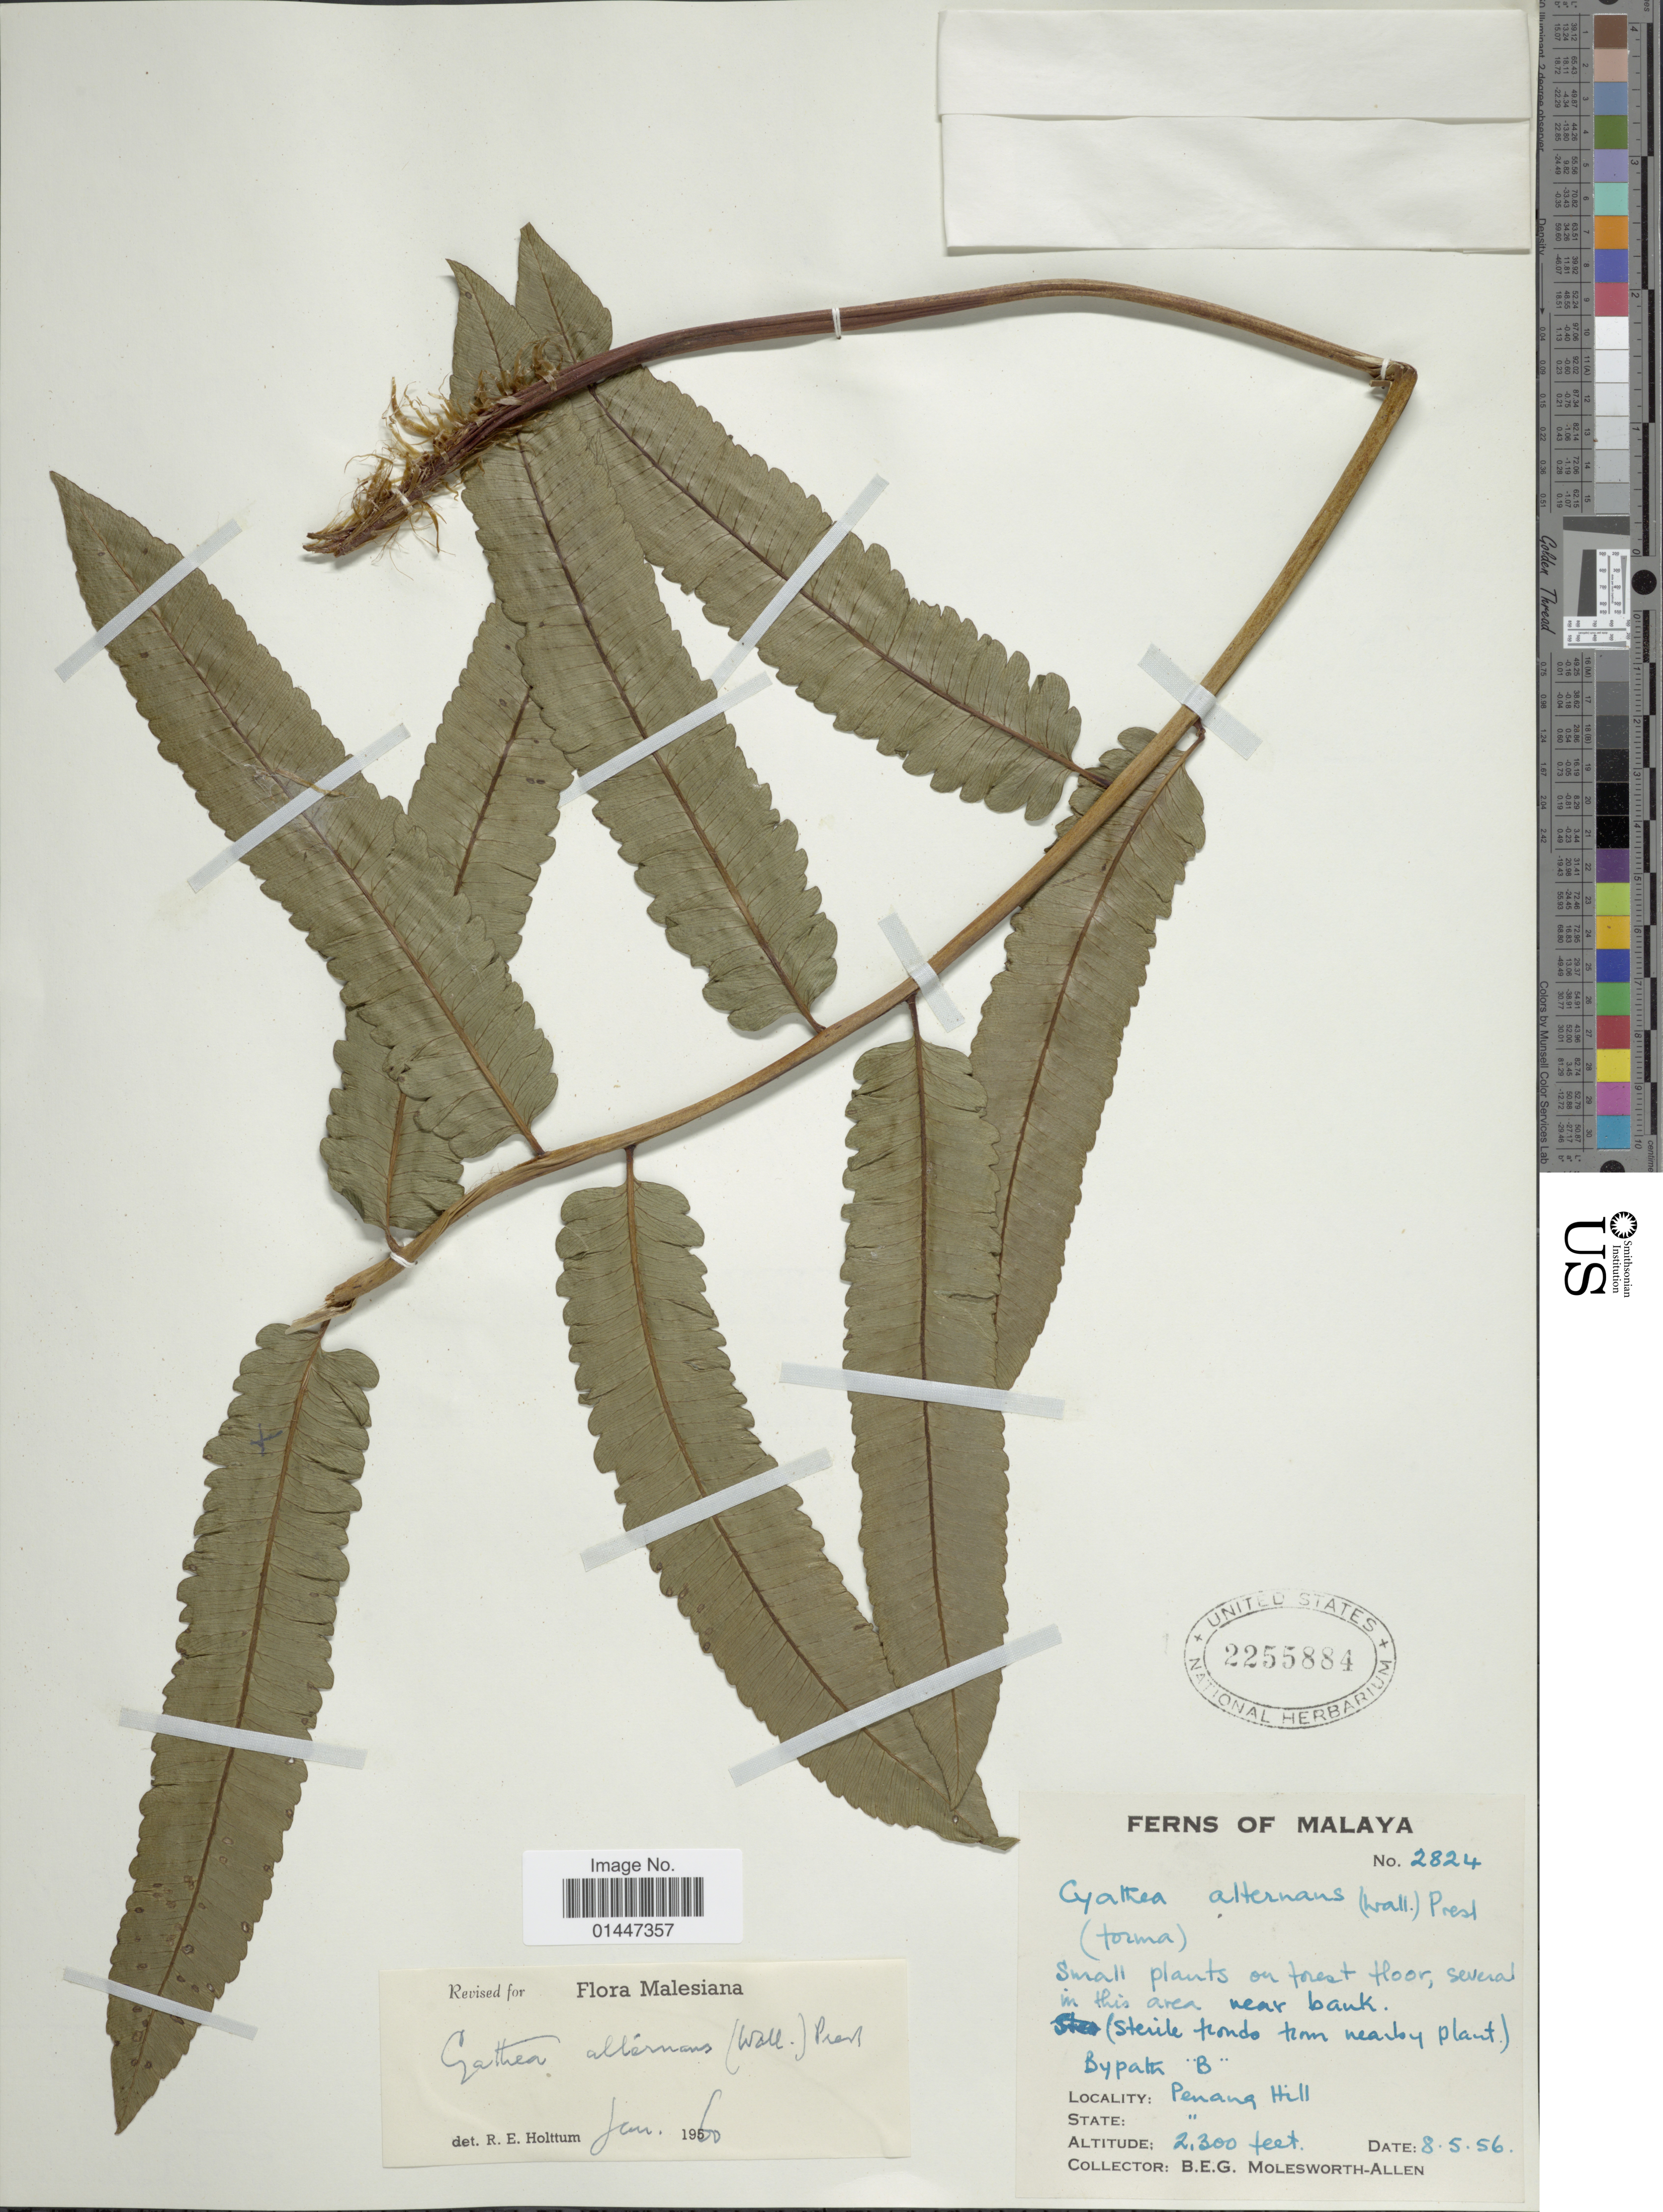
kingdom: Plantae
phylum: Tracheophyta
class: Polypodiopsida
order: Cyatheales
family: Cyatheaceae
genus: Sphaeropteris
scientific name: Sphaeropteris alternans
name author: (Wall. ex Hook.) R.M. Tryon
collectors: B. E. G. Molesworth-Allen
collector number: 2824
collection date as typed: Transcribed d/m/y: 8/5/54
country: Malaysia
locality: Malaya. Penang Hill. State: Penang. Small plant on forest floor, several in this area near bank.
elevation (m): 701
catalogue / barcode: US 2255884